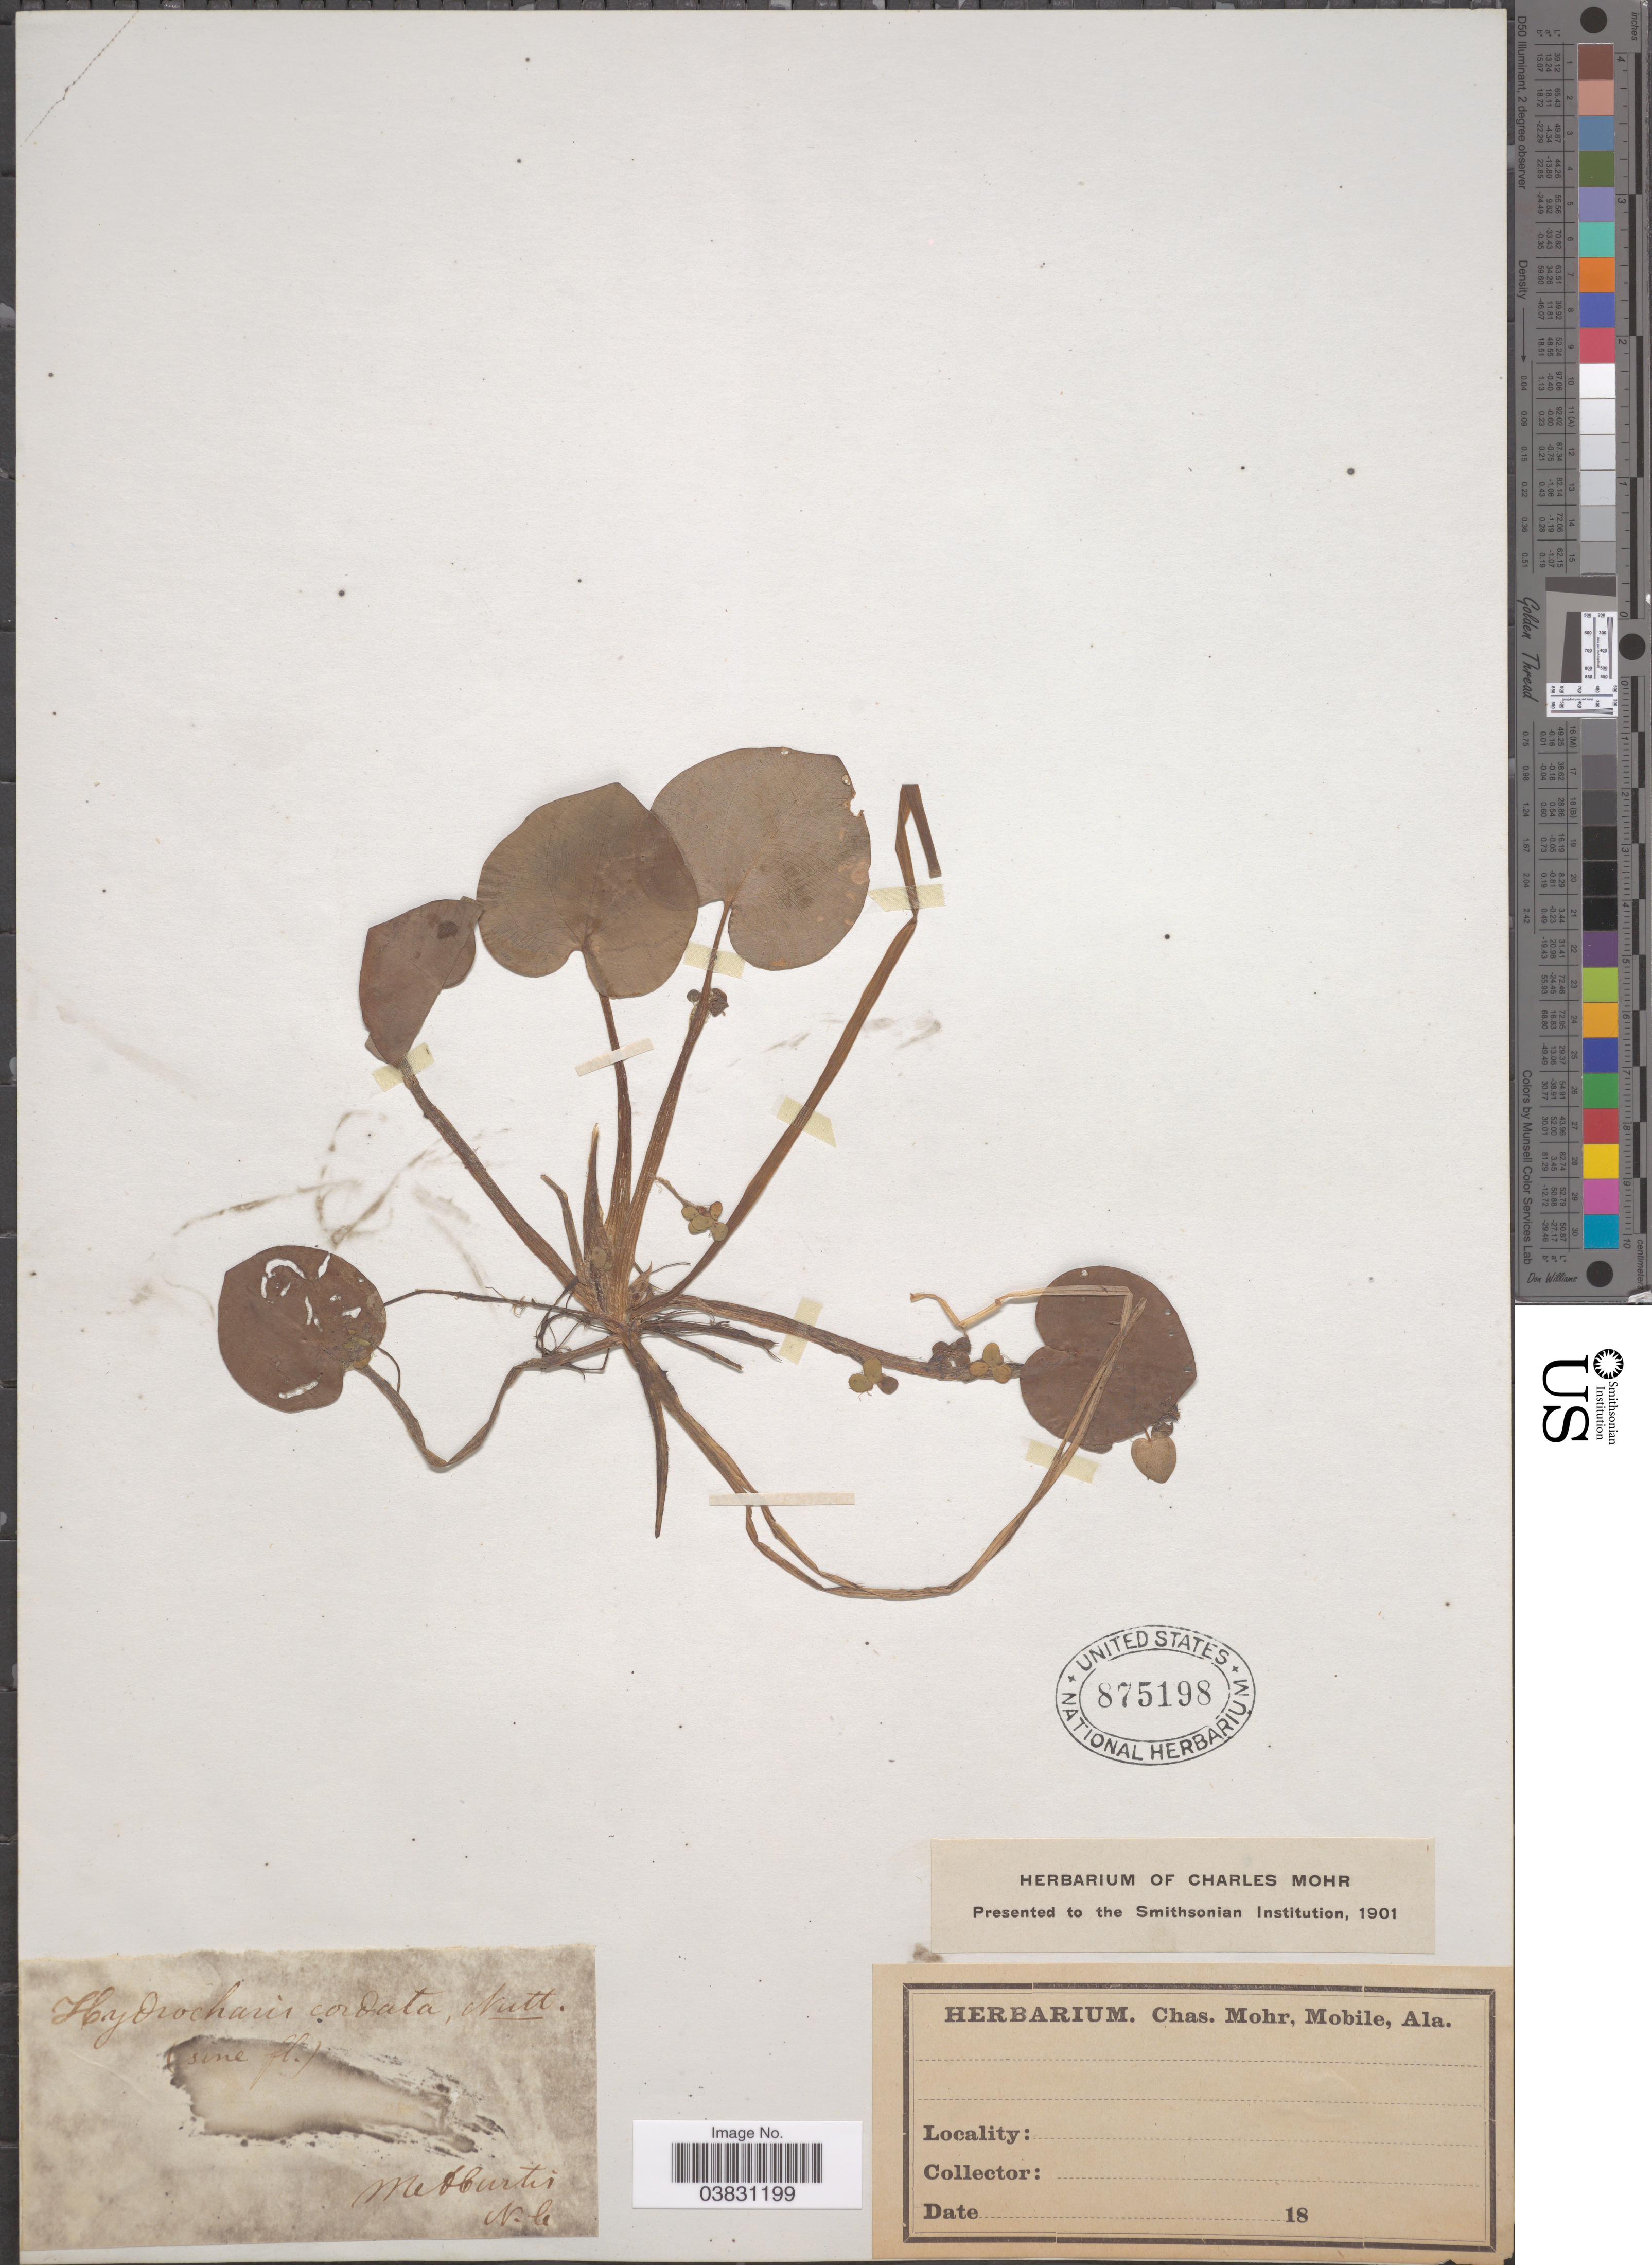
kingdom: Plantae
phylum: Tracheophyta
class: Liliopsida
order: Alismatales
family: Hydrocharitaceae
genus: Hydrocharis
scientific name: Hydrocharis cordata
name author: Nutt.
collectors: M. Curtis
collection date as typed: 18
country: United States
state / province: North Carolina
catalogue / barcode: US 875198